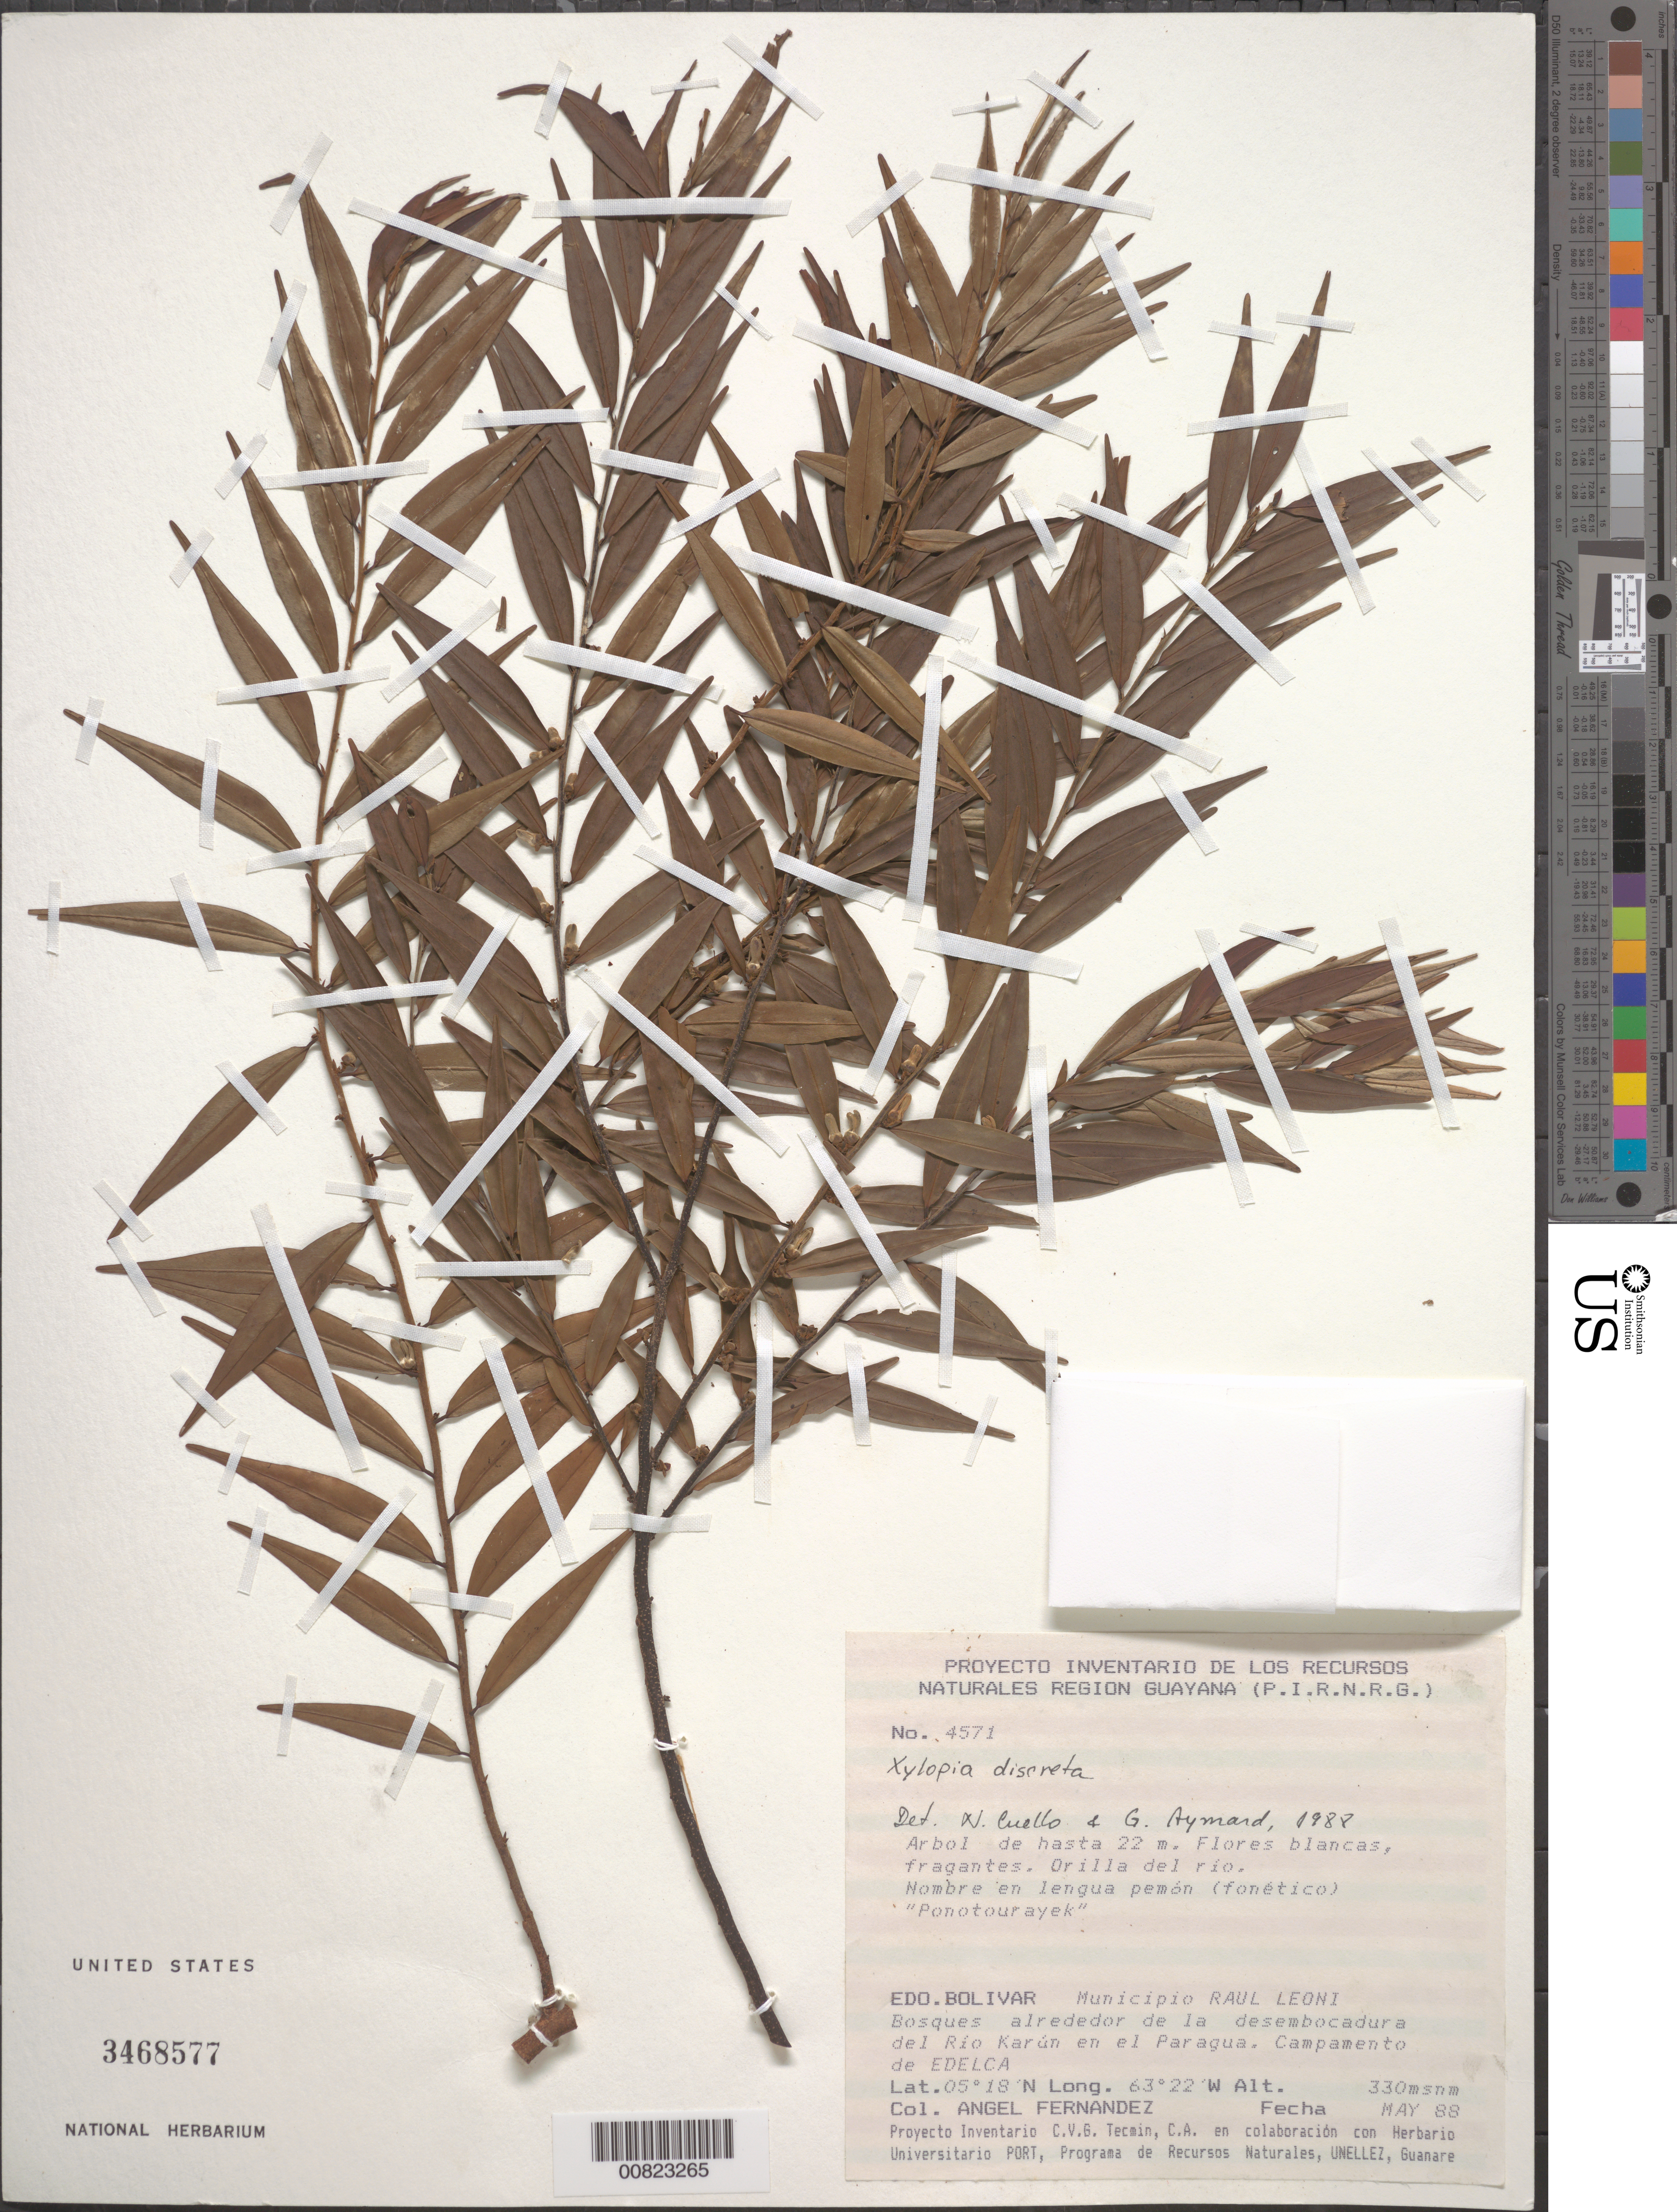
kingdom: Plantae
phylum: Tracheophyta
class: Magnoliopsida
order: Magnoliales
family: Annonaceae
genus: Xylopia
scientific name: Xylopia discreta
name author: (L. f.) Sprague & Hutch.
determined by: Aymard C., G. A.; Cuello, Nidia L.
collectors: A. Fernández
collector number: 4571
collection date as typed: May-88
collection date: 1988-05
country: Venezuela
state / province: Bolívar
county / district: Angostura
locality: Mun. Raúl Leoni [=Angostura], Río Karún en el Paragua, Campamento EDELCA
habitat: Bosque alrededor de la desembocadura del rio; orilla del rio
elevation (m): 330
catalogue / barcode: US 3468577